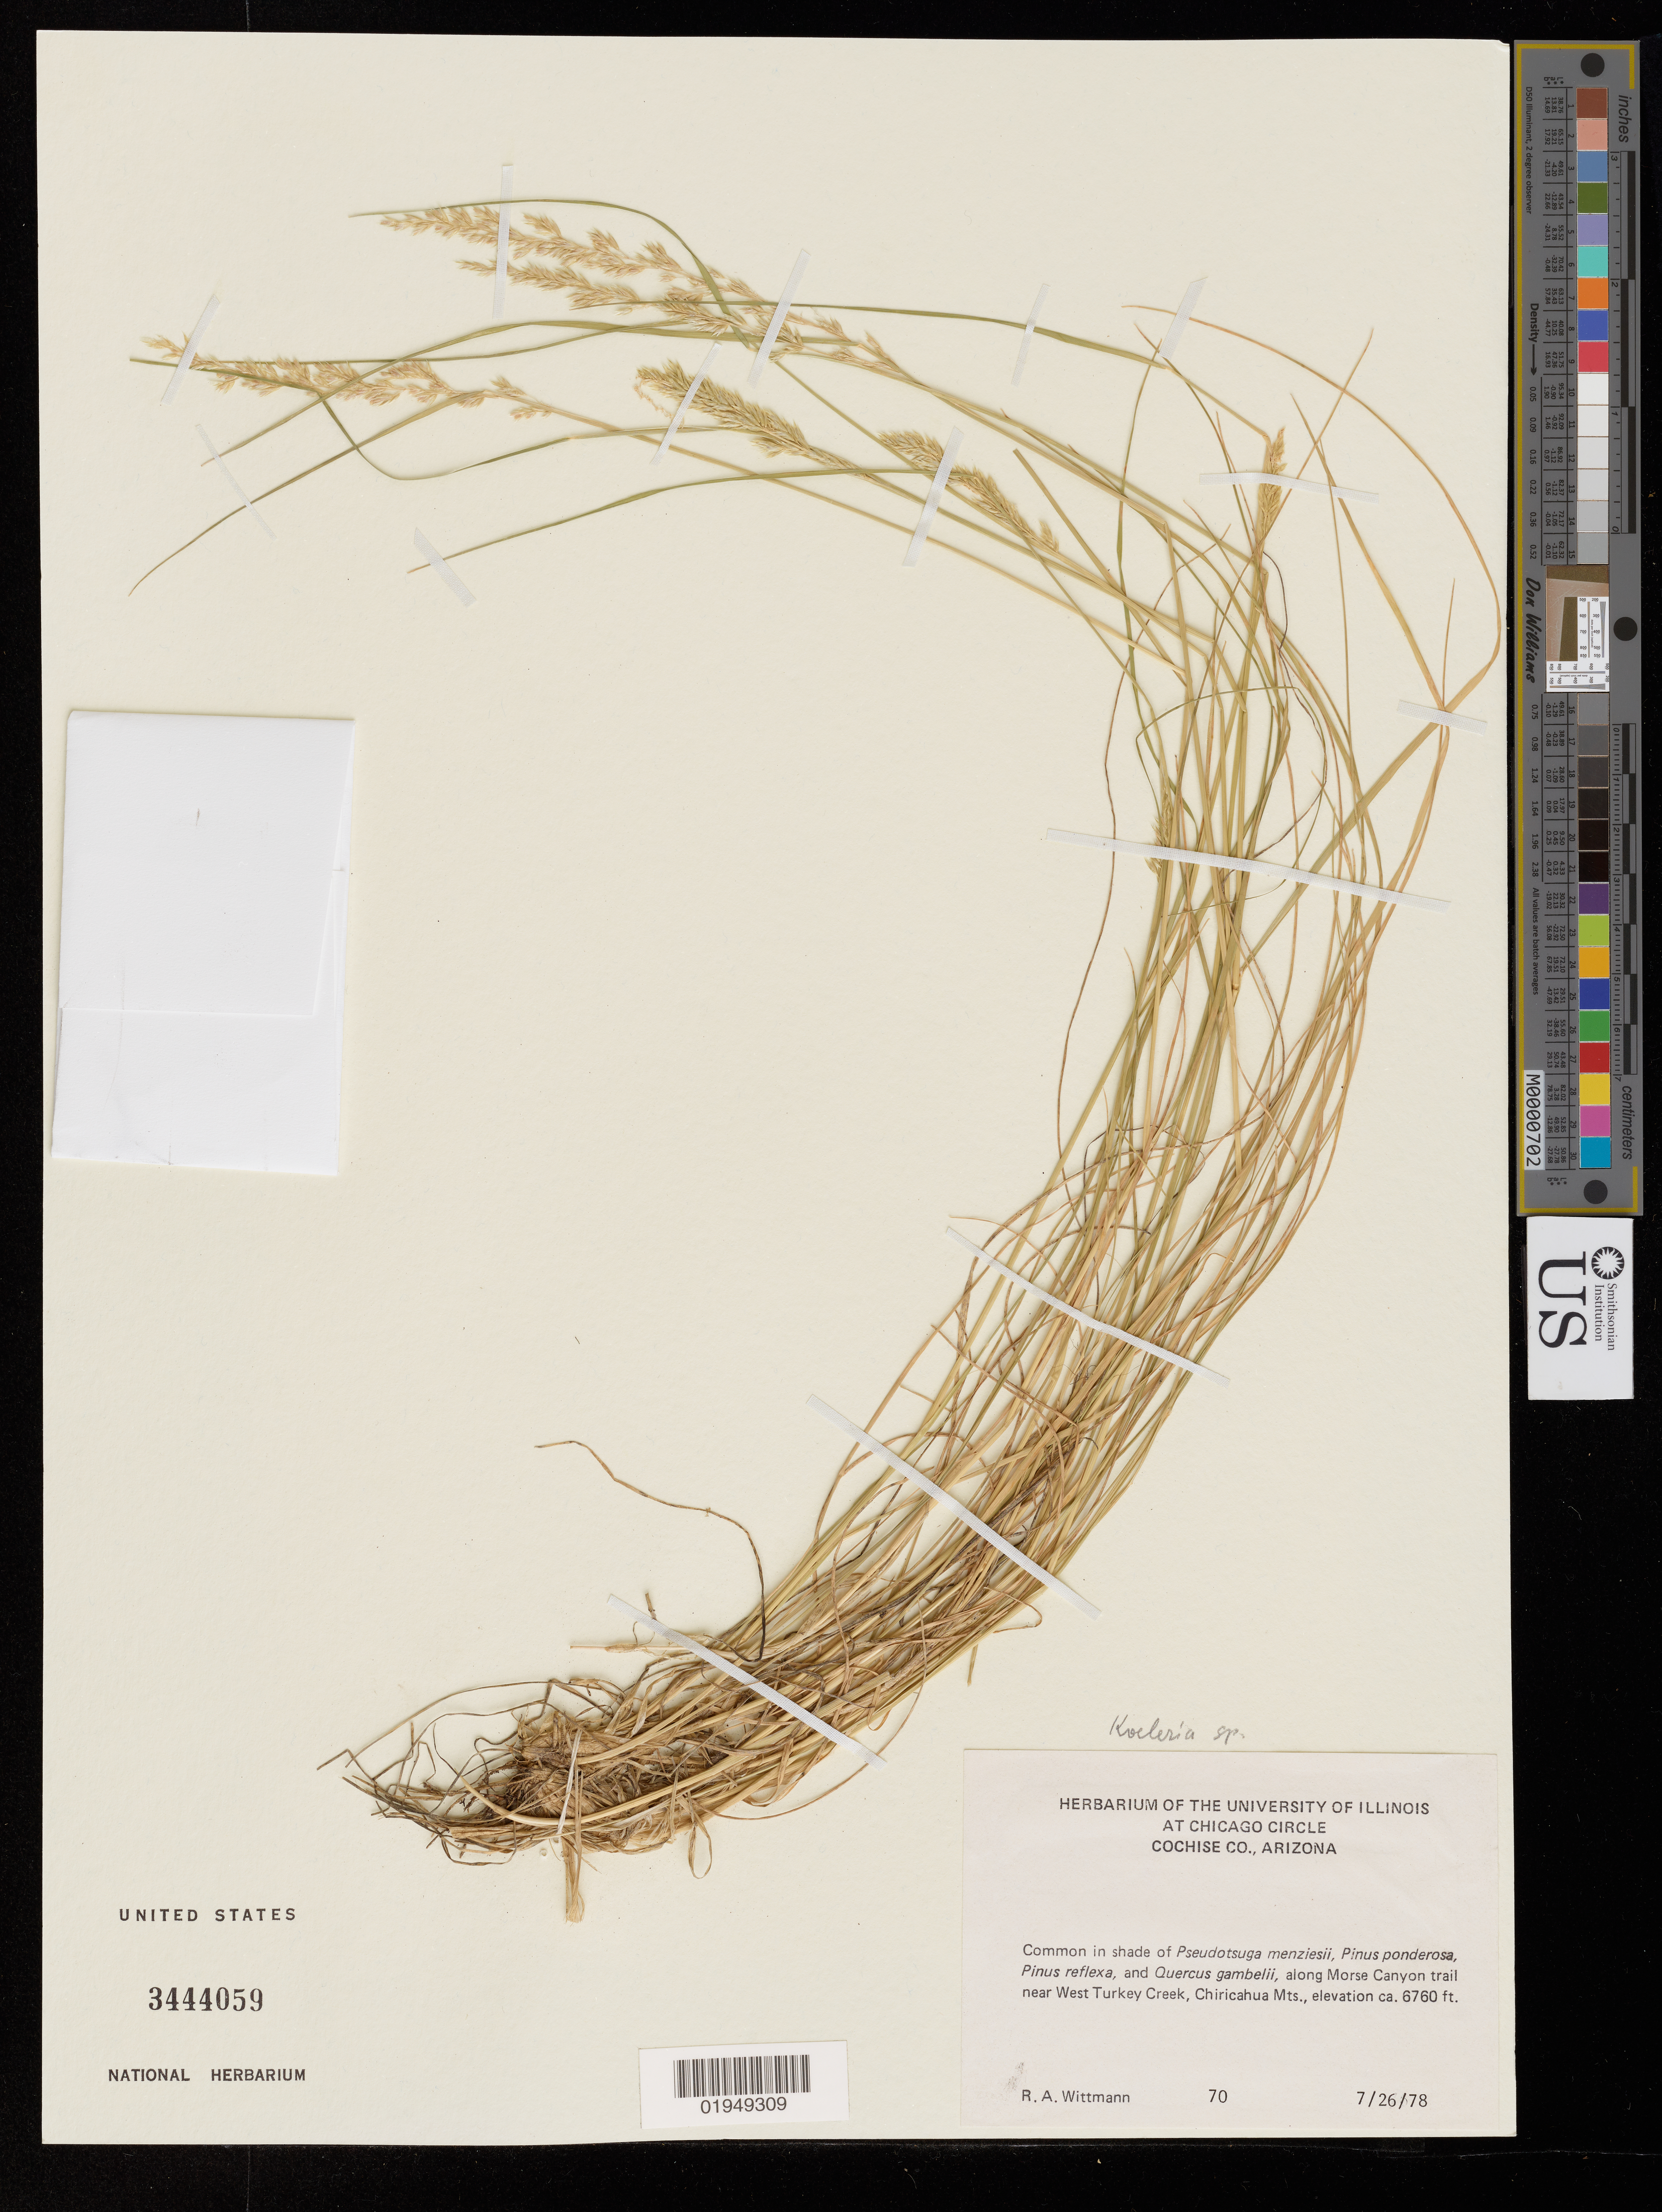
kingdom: Plantae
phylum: Tracheophyta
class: Liliopsida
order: Poales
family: Poaceae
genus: Koeleria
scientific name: Koeleria sp.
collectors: R. Wittmann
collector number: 70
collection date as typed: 26 Jul 1978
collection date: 1978-07-26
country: United States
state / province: Arizona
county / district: Cochise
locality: Chiricahua Mts., along Morse Canyon trail near West Turkey Creek.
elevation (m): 2060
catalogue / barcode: US 3444059